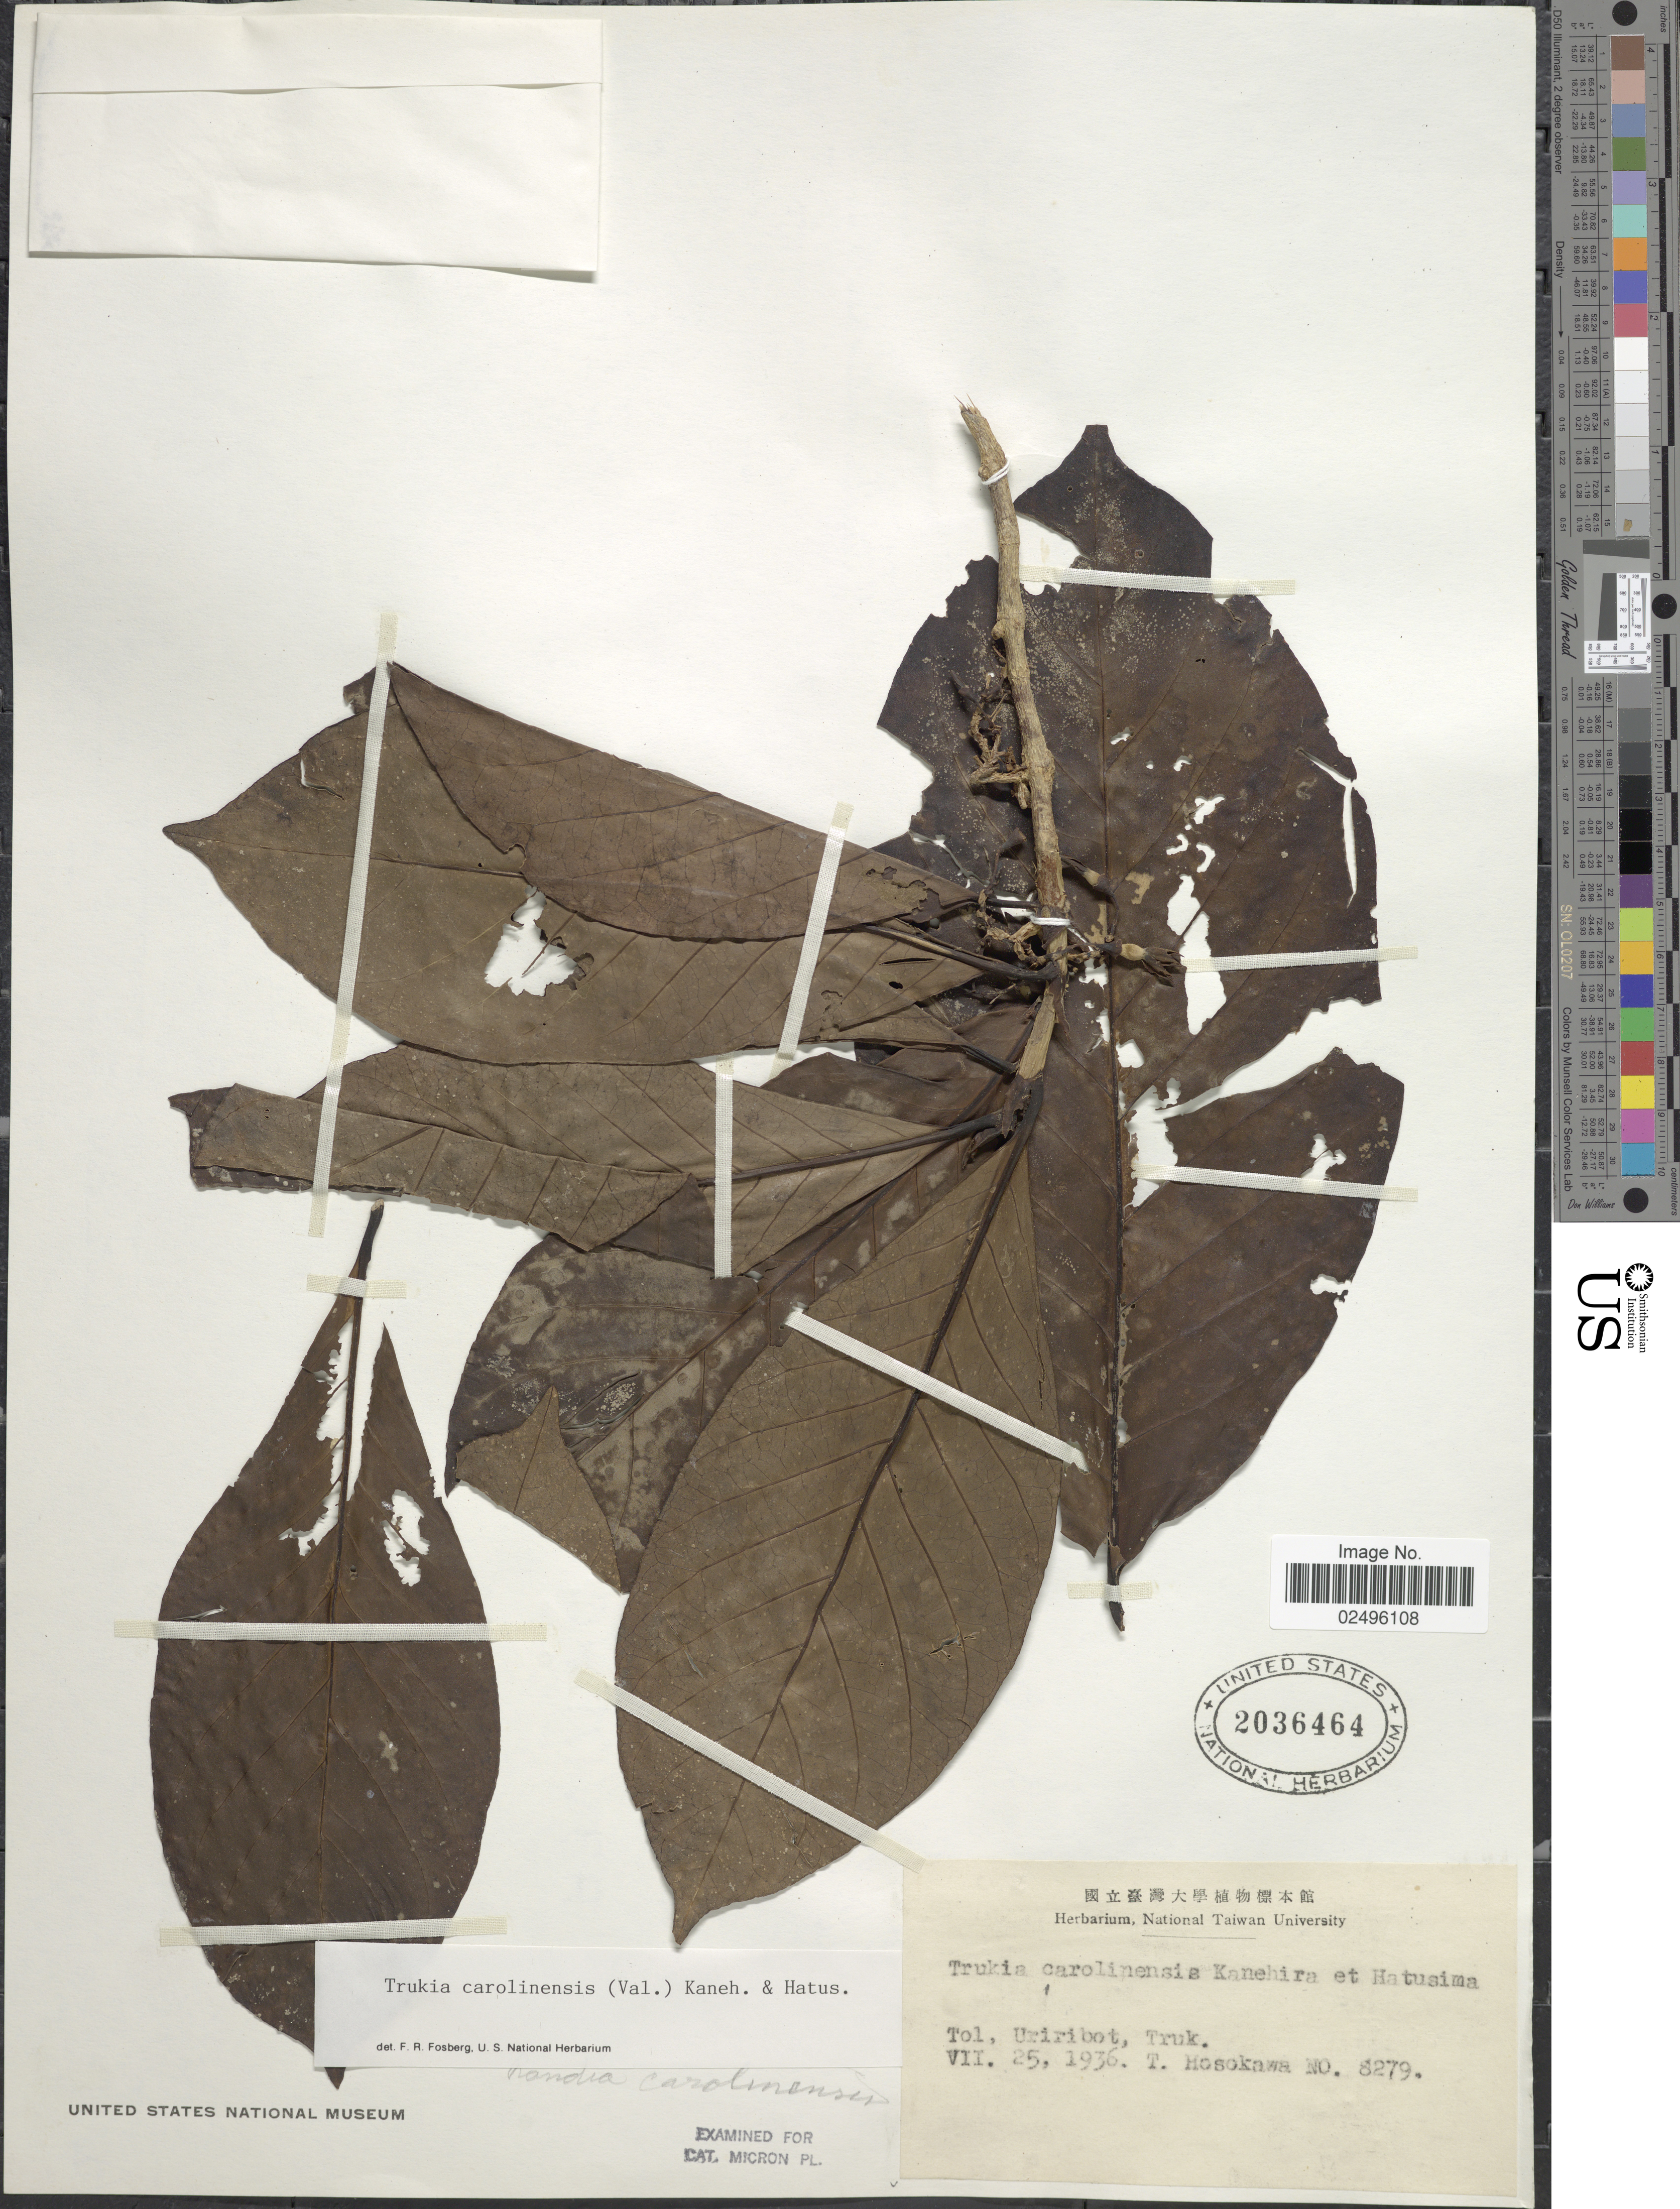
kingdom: Plantae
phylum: Tracheophyta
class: Magnoliopsida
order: Gentianales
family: Rubiaceae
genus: Trukia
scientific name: Trukia carolinensis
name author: (Valeton) Kaneh. & Hatus.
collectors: T. Hosokawa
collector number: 8279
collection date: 1936-07-25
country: Micronesia, Federated States of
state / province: Truk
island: Tol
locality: Tol, Uriribot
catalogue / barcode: US 2036464